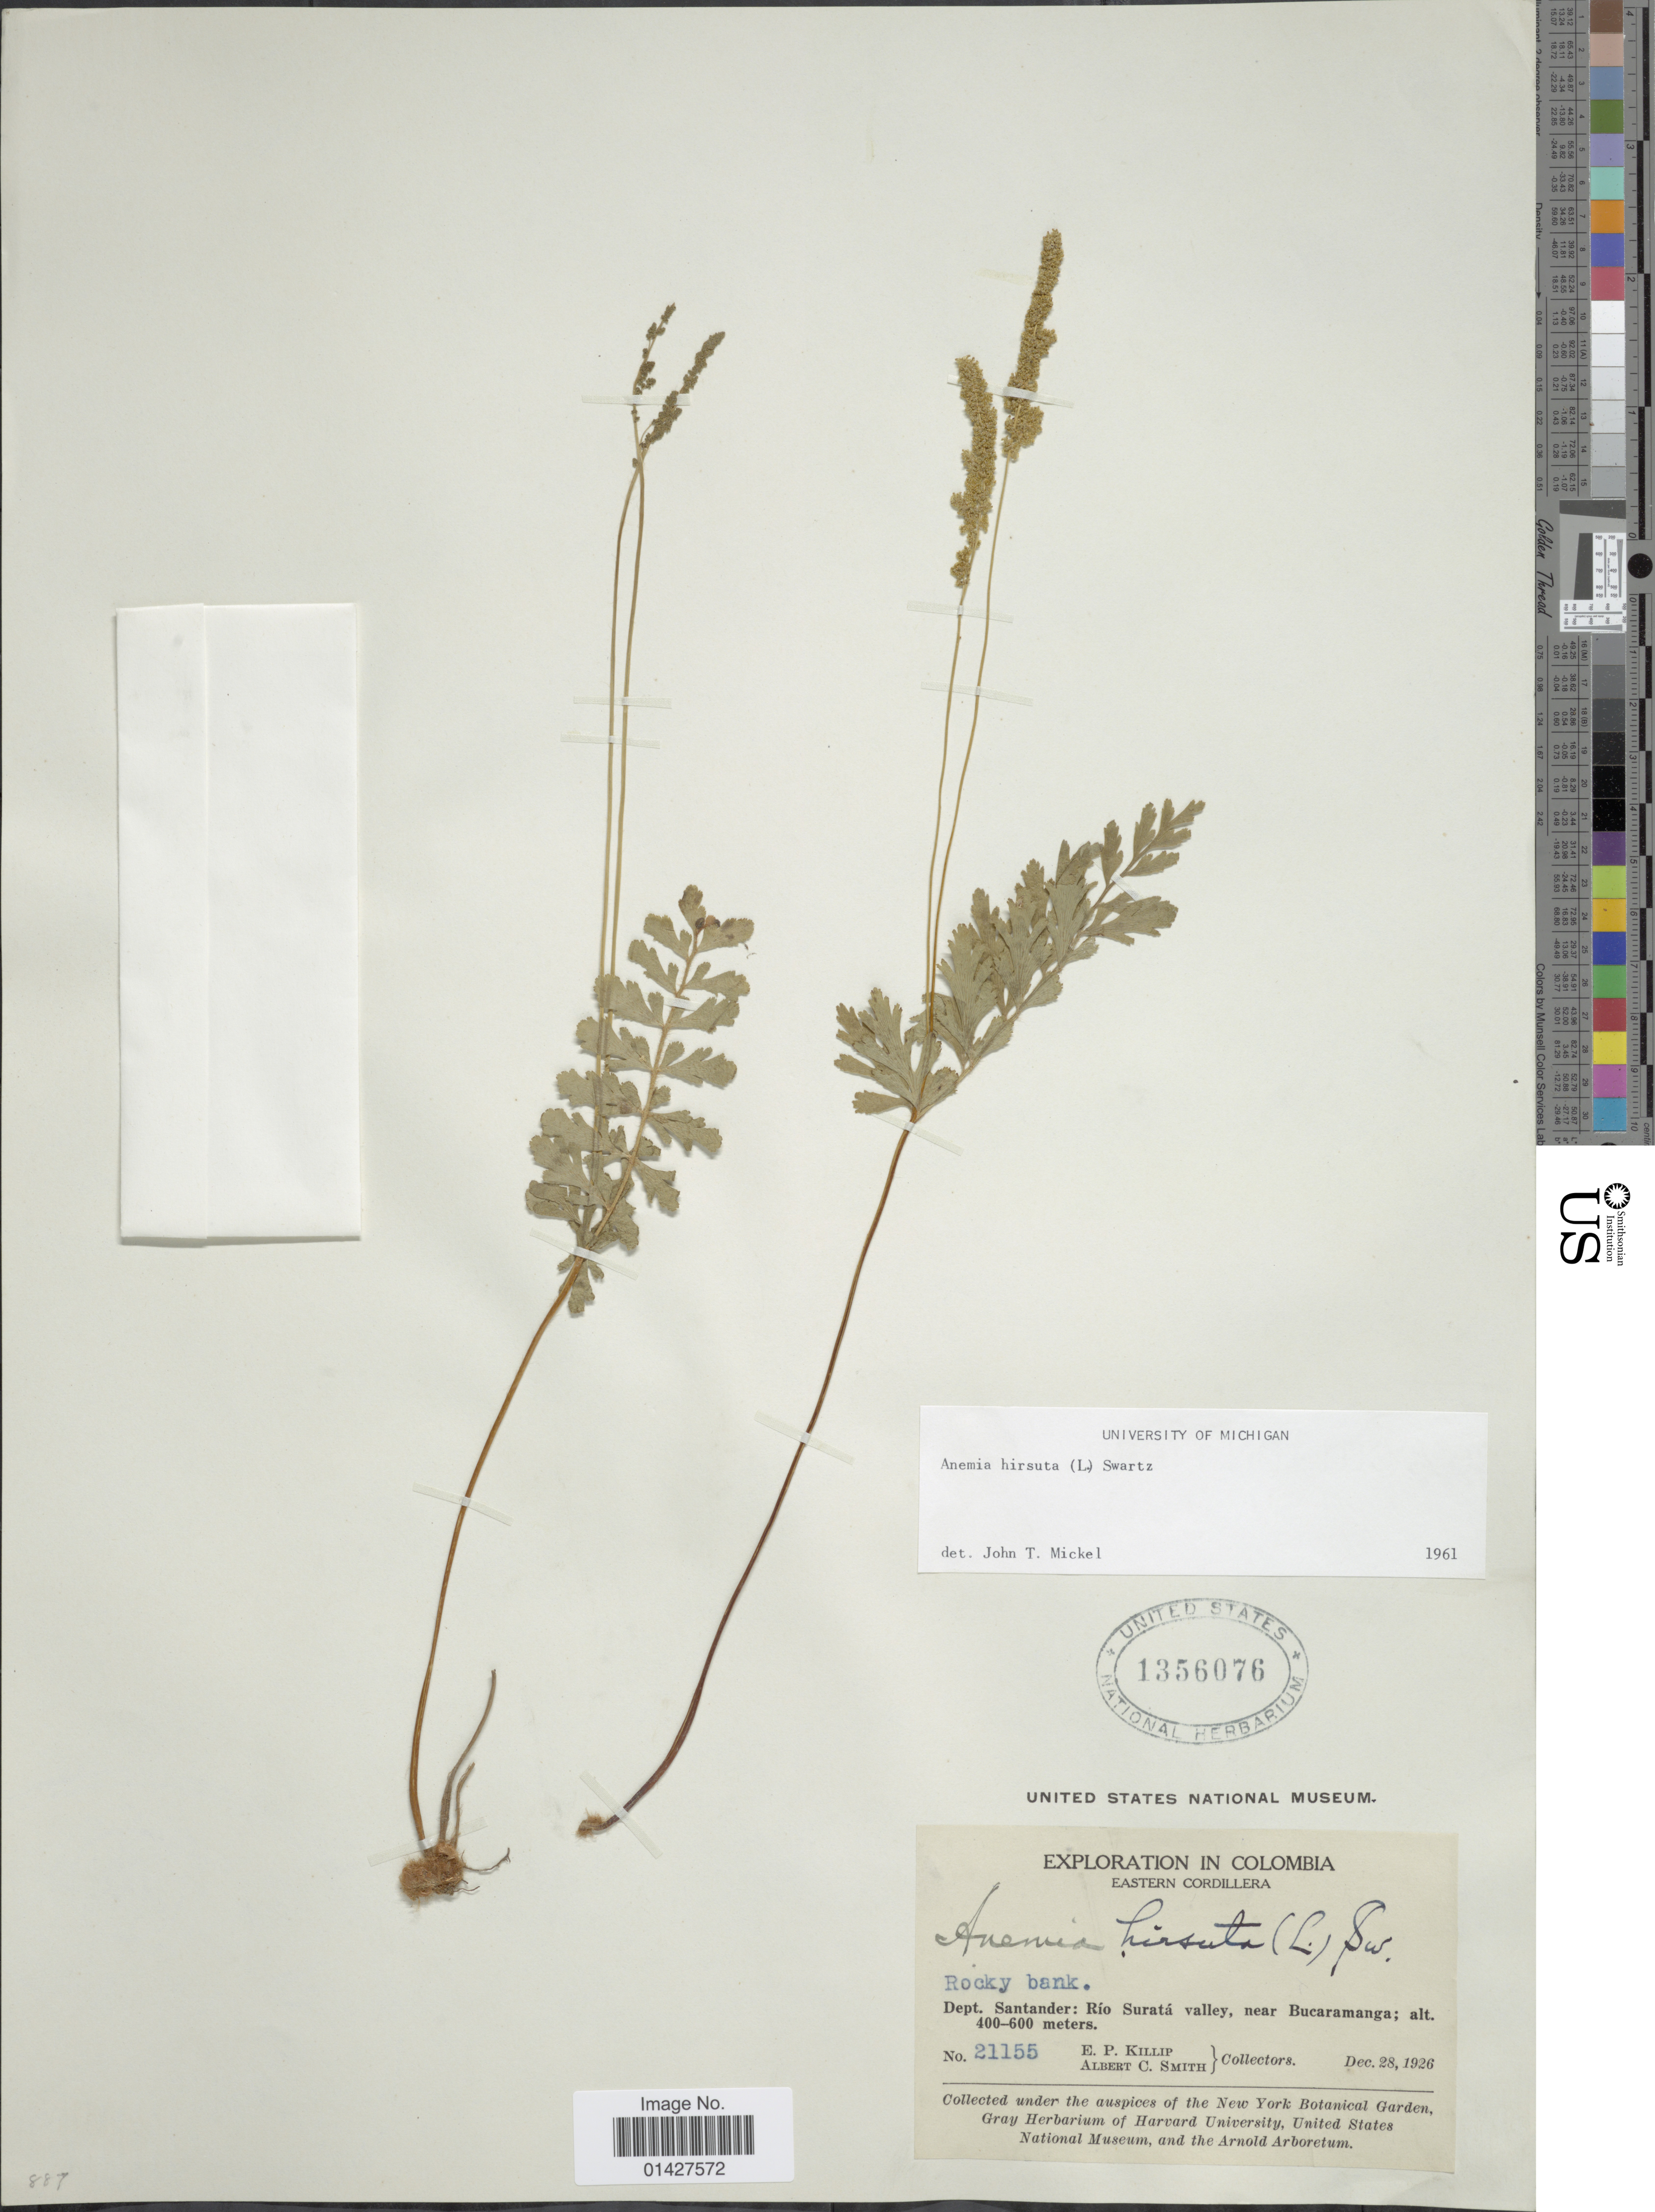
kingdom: Plantae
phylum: Tracheophyta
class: Polypodiopsida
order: Schizaeales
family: Anemiaceae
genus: Anemia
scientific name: Anemia hirsuta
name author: (L.) Sw.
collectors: E. P. Killip & A. C. Smith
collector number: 21155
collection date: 1926-12-28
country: Colombia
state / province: Santander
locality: Eastern Cordillera. Dept. Santander: Río Suratá, near Bucaramanga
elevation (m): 400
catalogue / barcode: US 1356076